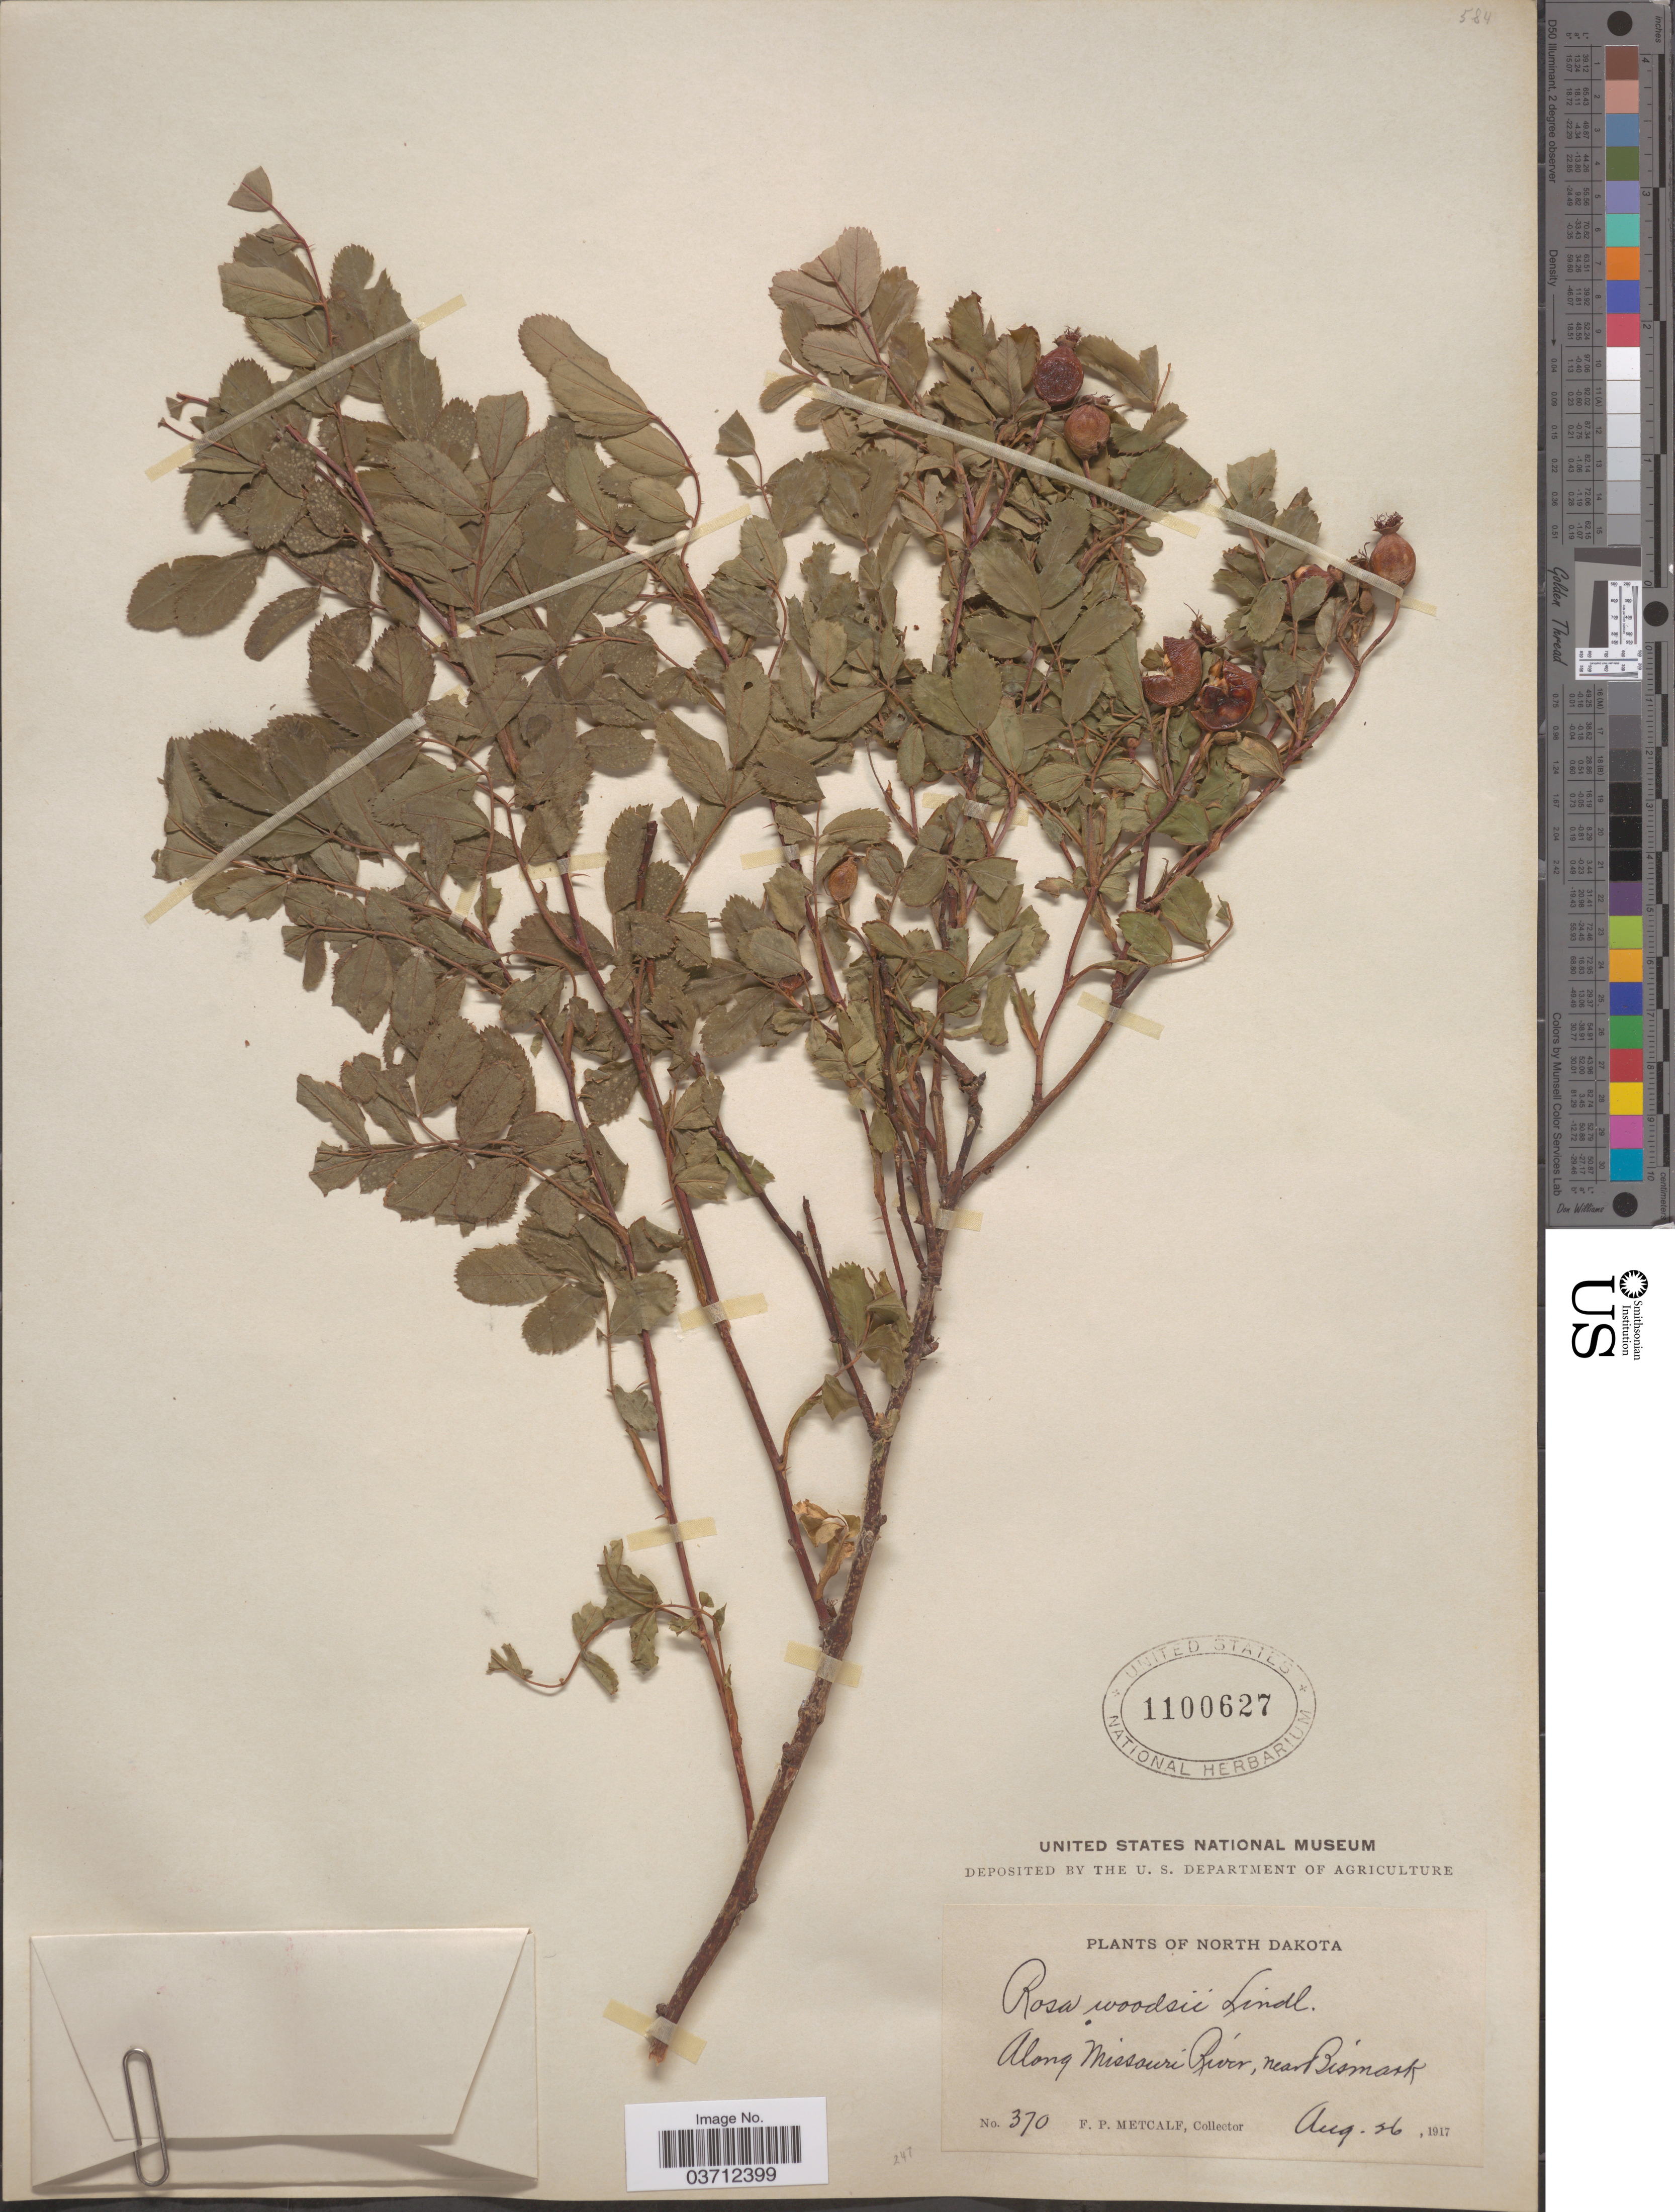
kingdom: Plantae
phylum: Tracheophyta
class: Magnoliopsida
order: Rosales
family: Rosaceae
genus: Rosa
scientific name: Rosa woodsii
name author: Lindl.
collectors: F. Metcalf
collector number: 370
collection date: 1917-08-26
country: United States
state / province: North Dakota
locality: Along Missouri River, Near Bismark.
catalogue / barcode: US 1100627